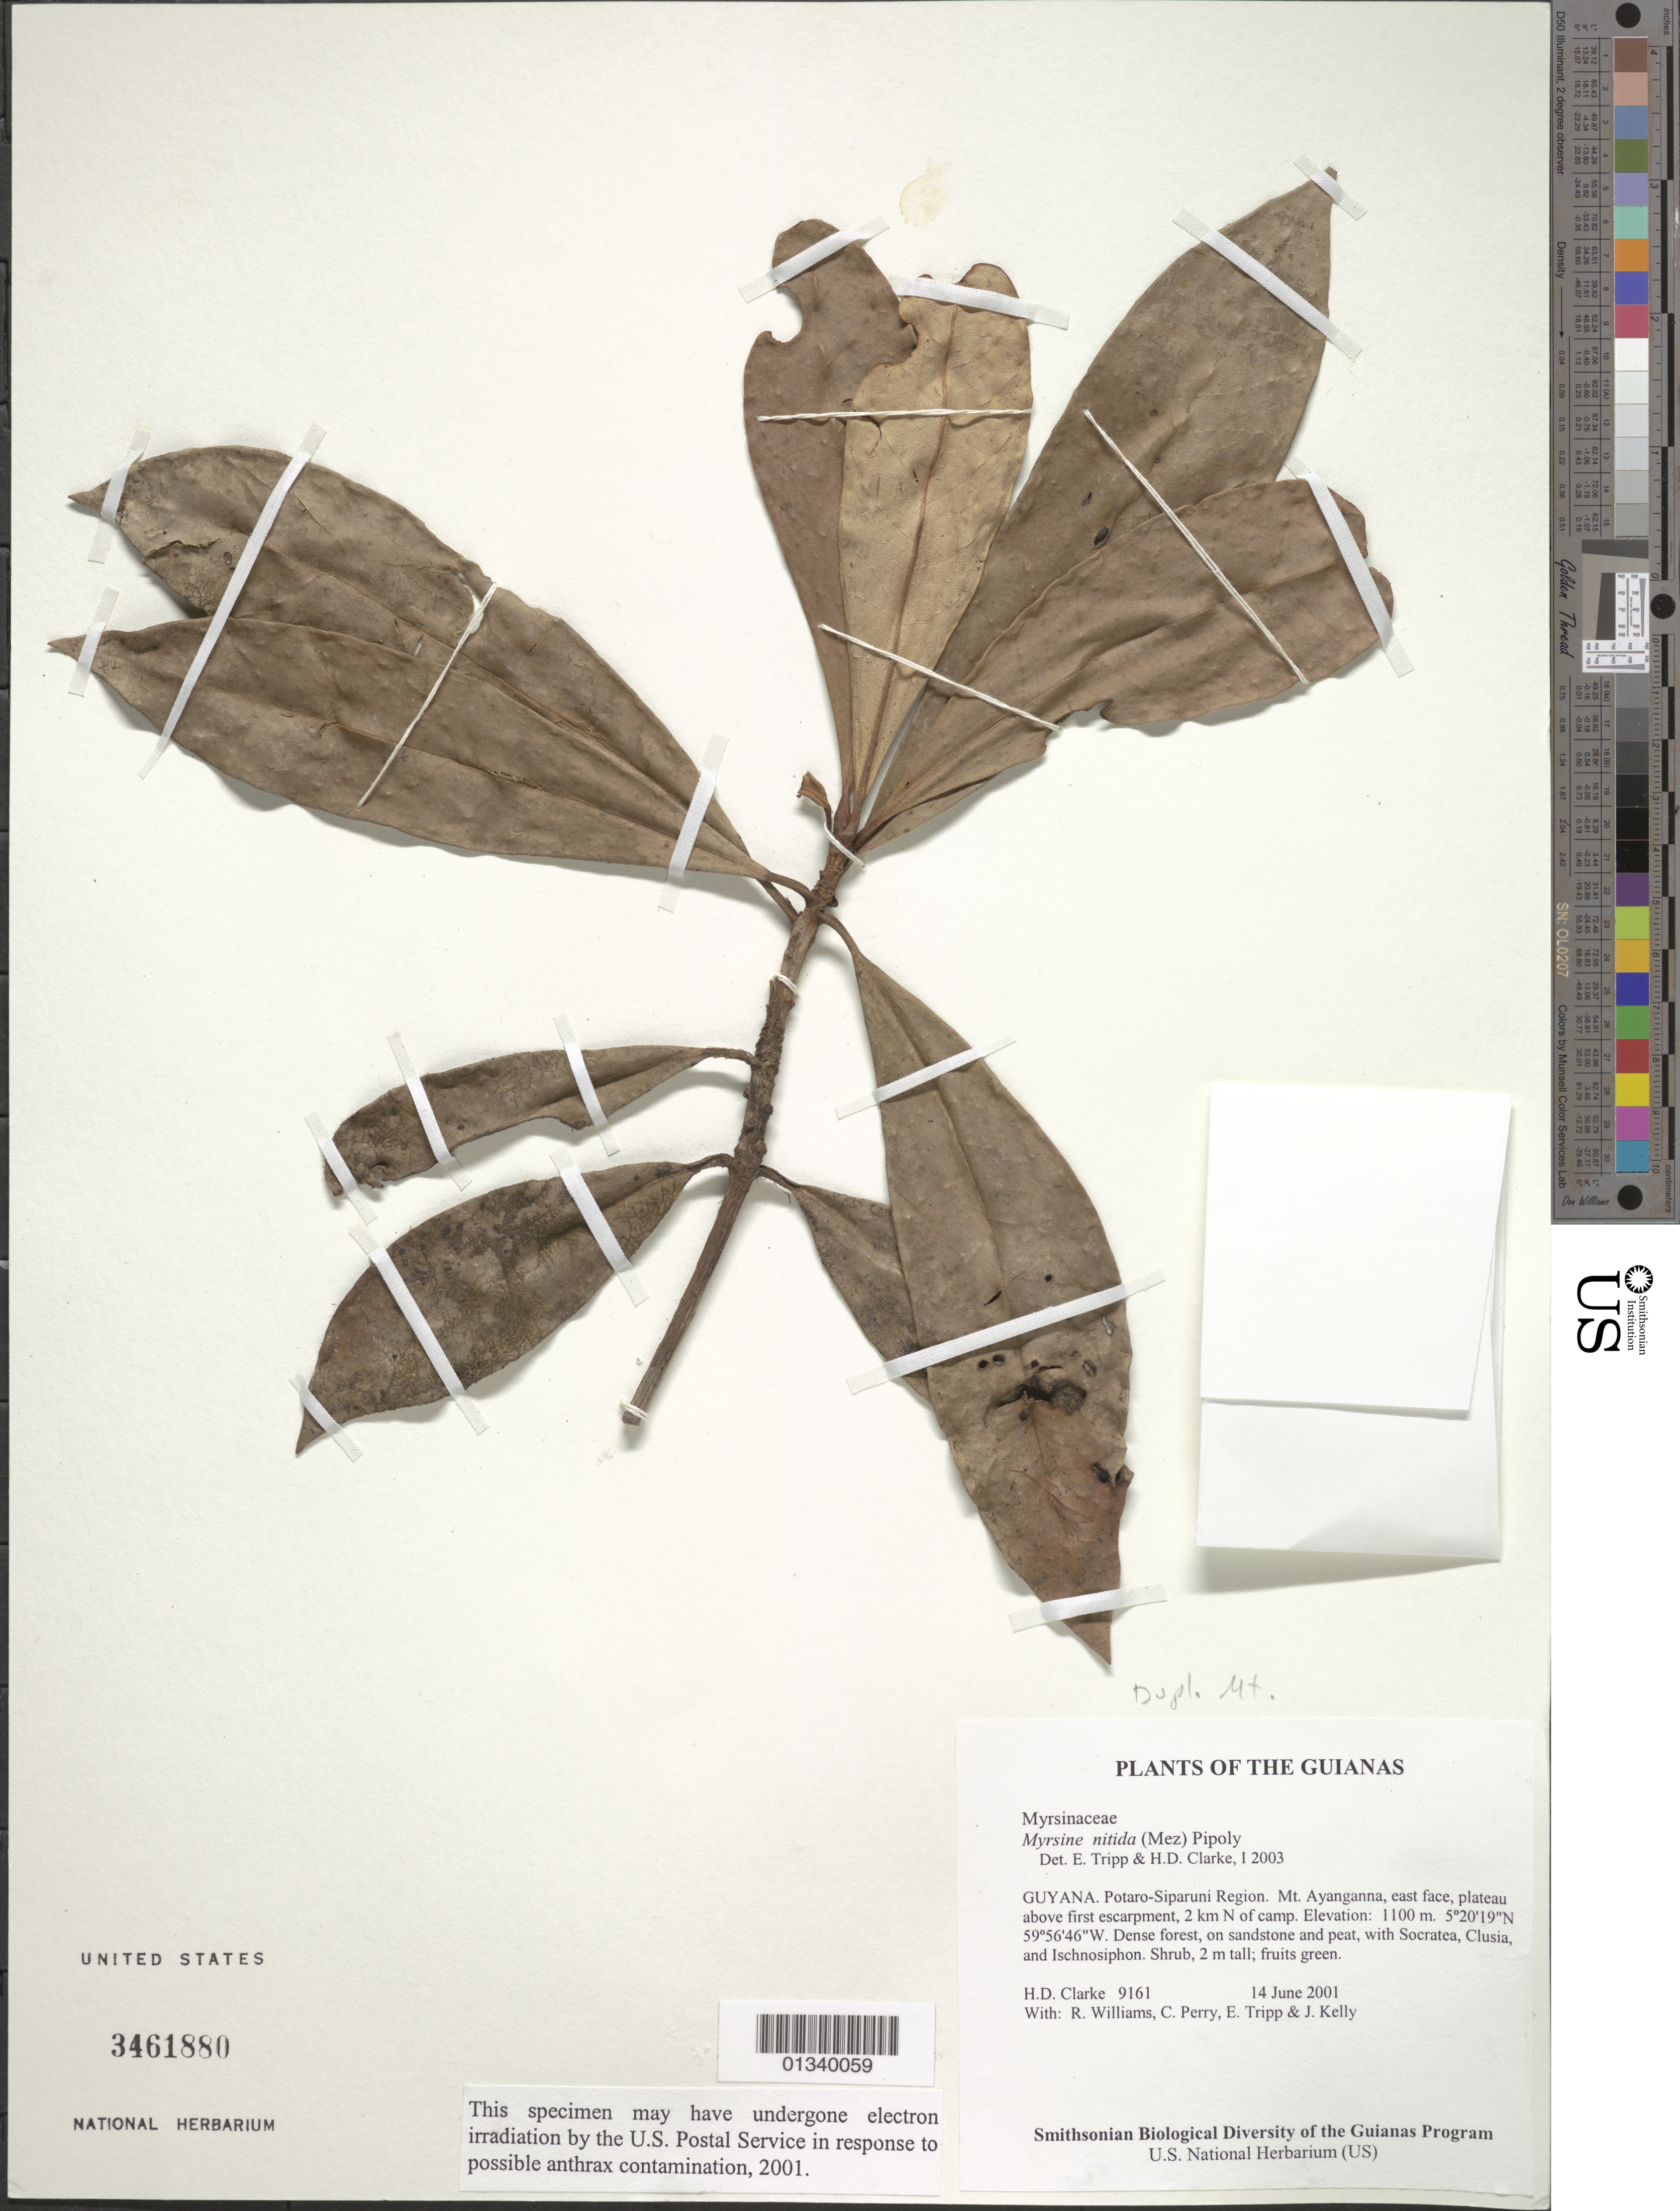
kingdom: Plantae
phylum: Tracheophyta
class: Magnoliopsida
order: Ericales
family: Primulaceae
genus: Myrsine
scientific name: Myrsine nitida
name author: (Mez) Pipoly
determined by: Tripp, E. A.; Clarke, H. D.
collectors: H. D. Clarke, R. Williams, C. Perry, E. Tripp & J. Kelly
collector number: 9161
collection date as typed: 14 June 2001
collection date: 2001-06-14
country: Guyana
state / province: Potaro-Siparuni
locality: Mt. Ayanganna, east face, plateau above first escarpment, 2 km N of camp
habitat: Dense forest, on sandstone and peat, with Socratea, Clusia, and Ischnosiphon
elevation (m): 1100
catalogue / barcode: US 3461880